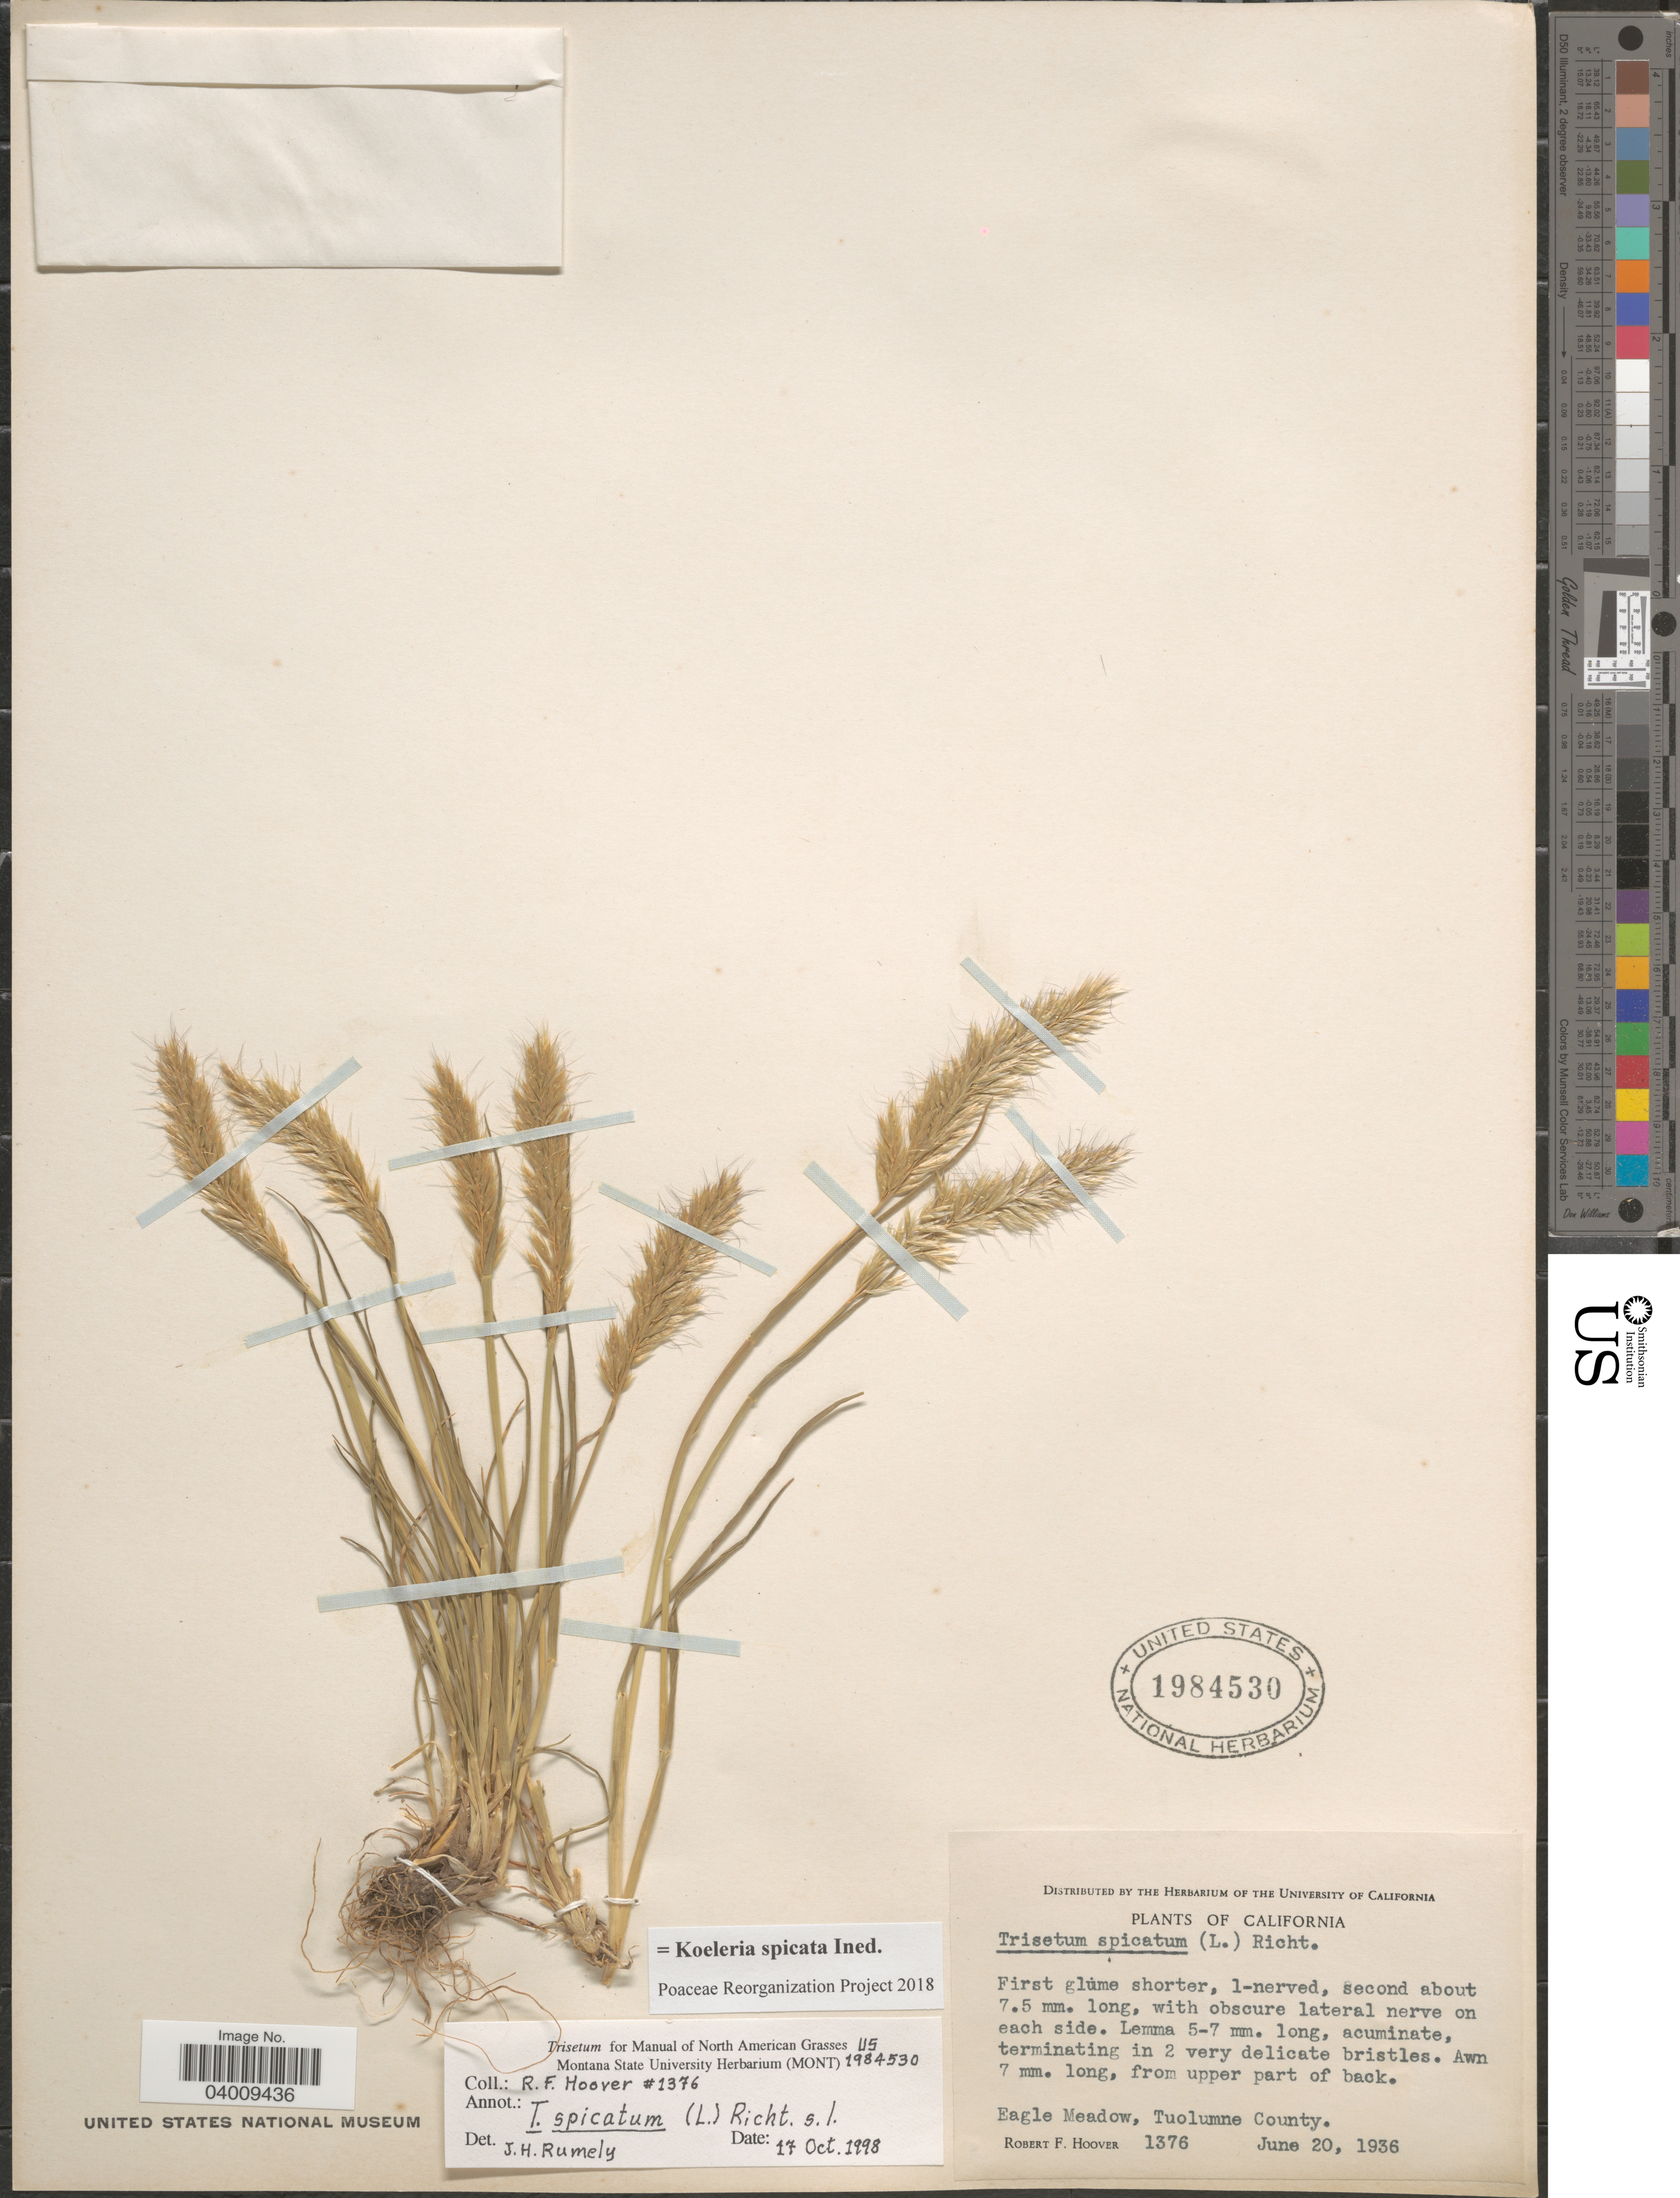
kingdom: Plantae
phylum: Tracheophyta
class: Liliopsida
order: Poales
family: Poaceae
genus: Koeleria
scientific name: Koeleria spicata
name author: (L.) Barberá et al.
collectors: R. F. Hoover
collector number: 1376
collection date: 1936-06-20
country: United States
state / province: California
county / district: Tuolumne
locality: Eagle Meadow, Tuolumne County.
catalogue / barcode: US 1984530